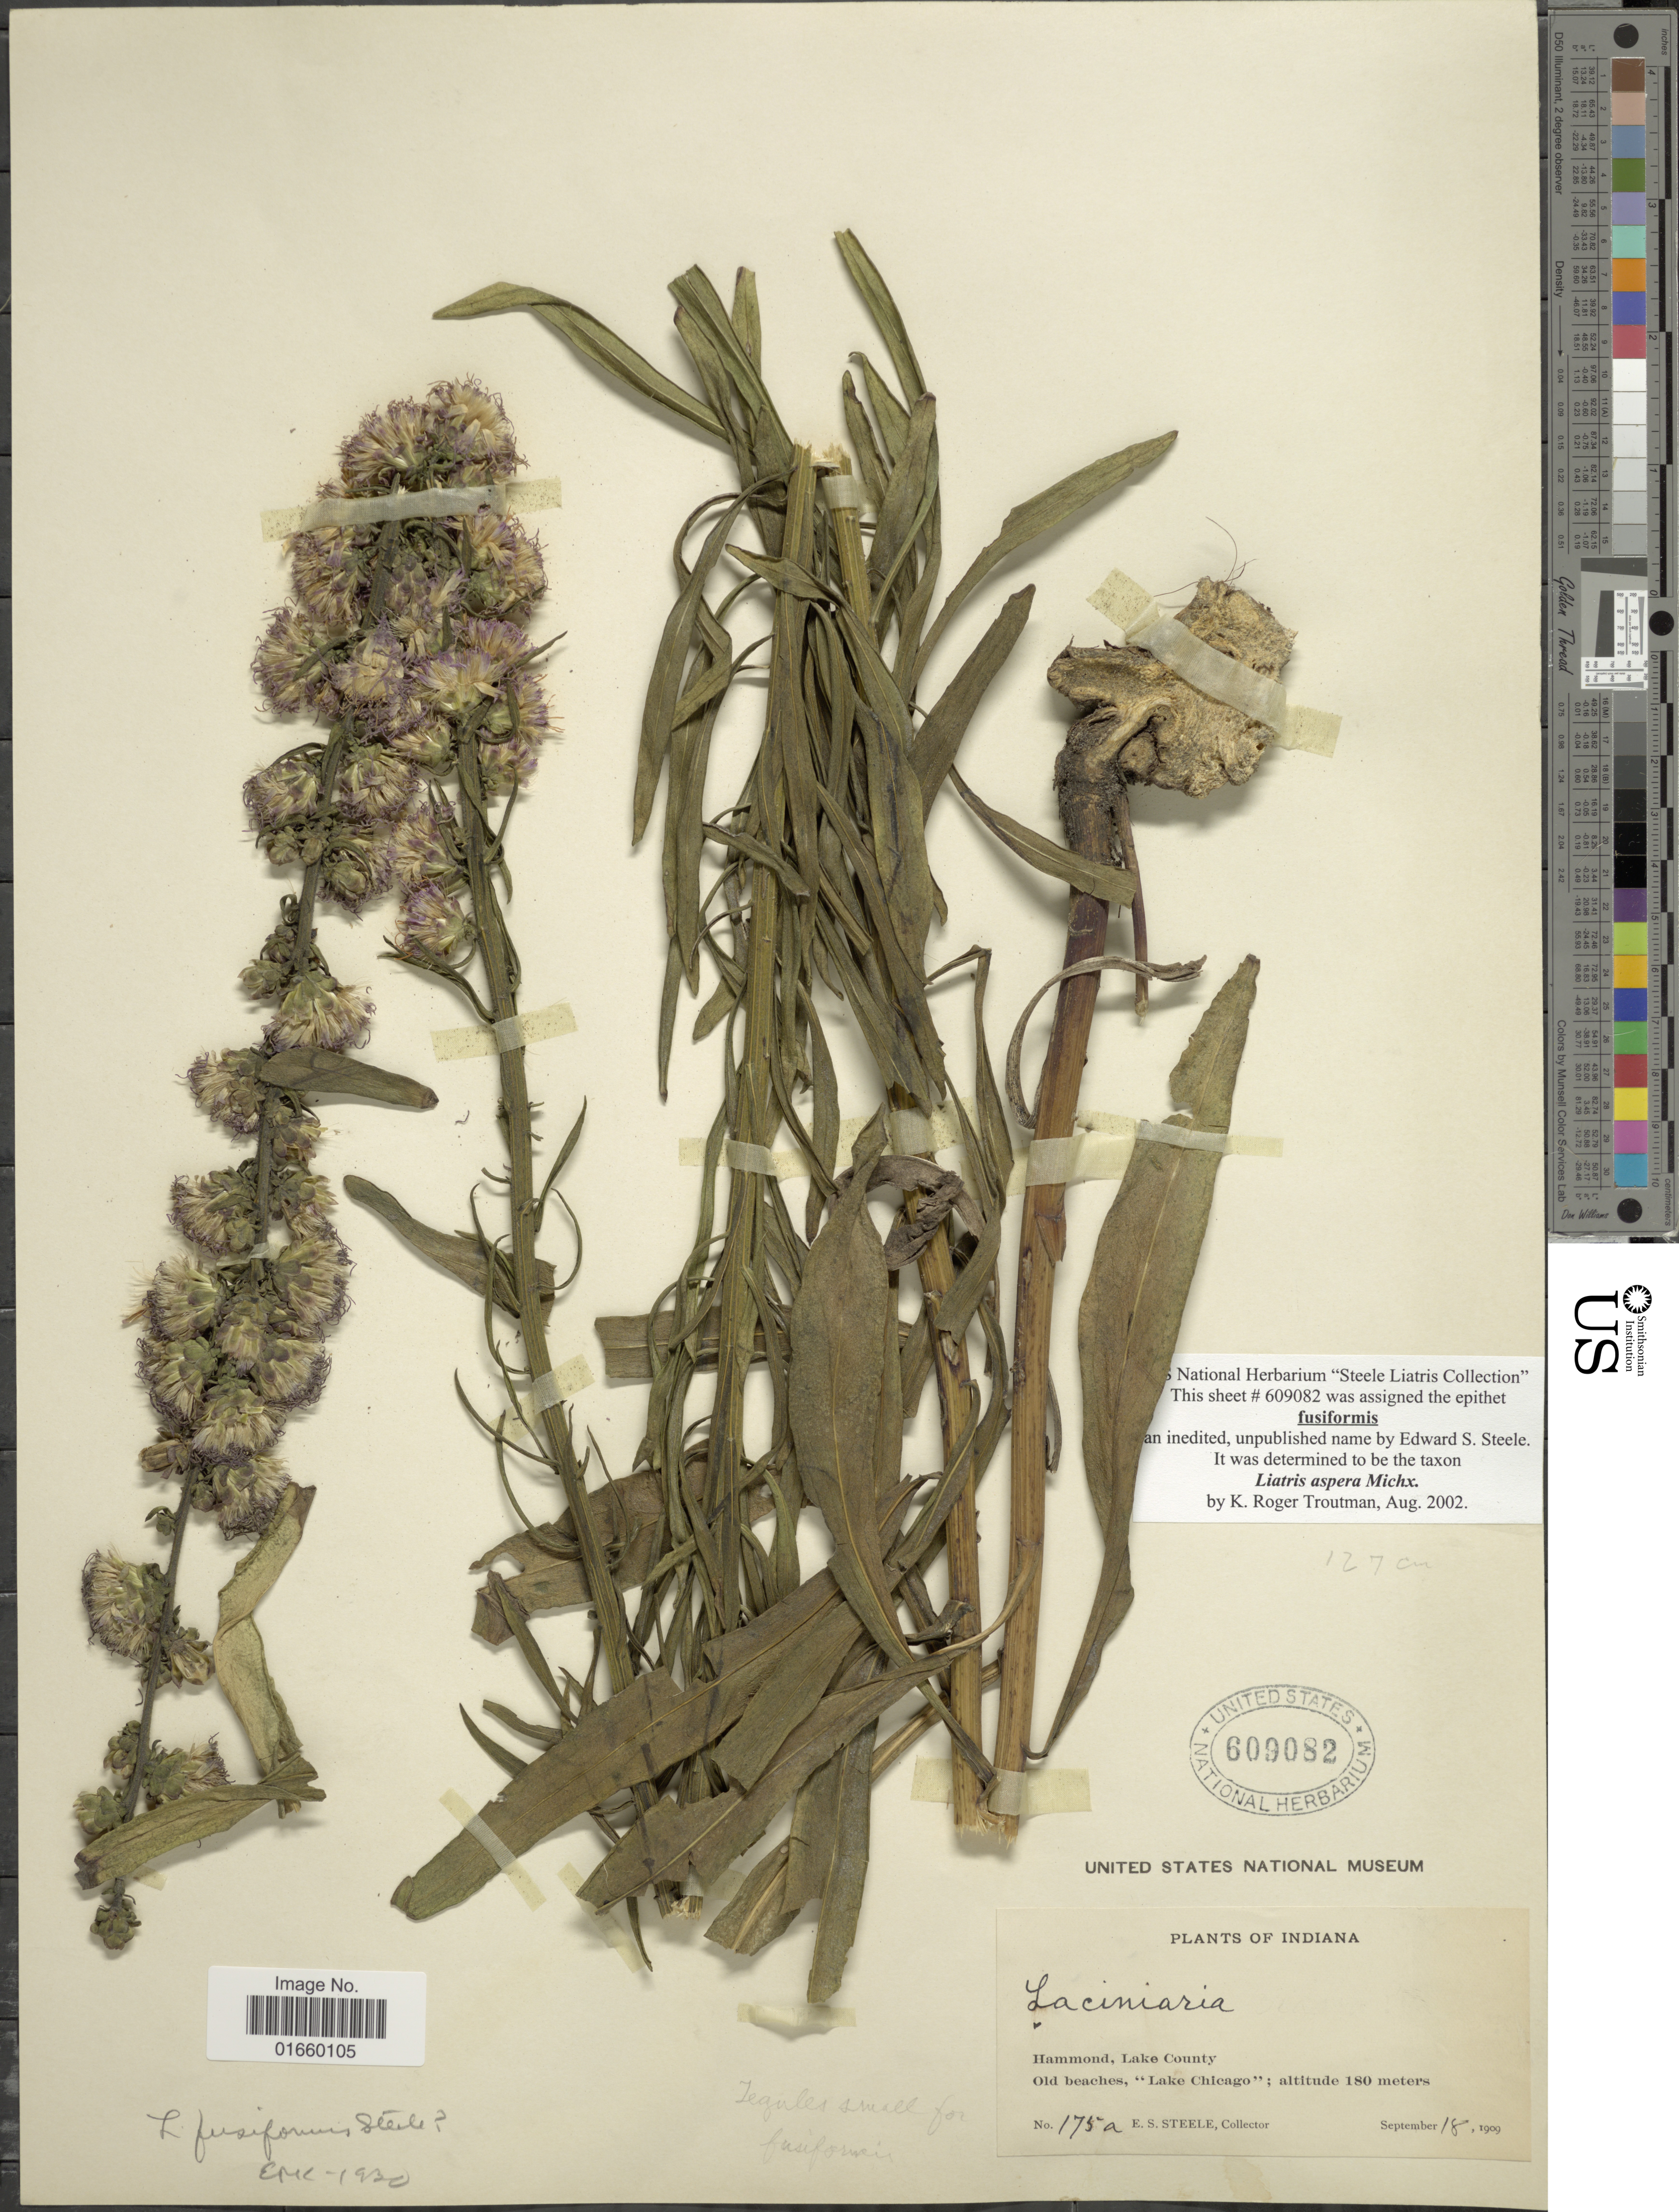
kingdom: Plantae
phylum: Tracheophyta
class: Magnoliopsida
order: Asterales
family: Asteraceae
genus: Liatris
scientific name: Liatris aspera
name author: Michx.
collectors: E. Steele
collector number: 175a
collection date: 1909-09-18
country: United States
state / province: Indiana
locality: Hammond, Lake County, Old Beaches, "Lake Chicago"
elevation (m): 180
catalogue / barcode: US 609082